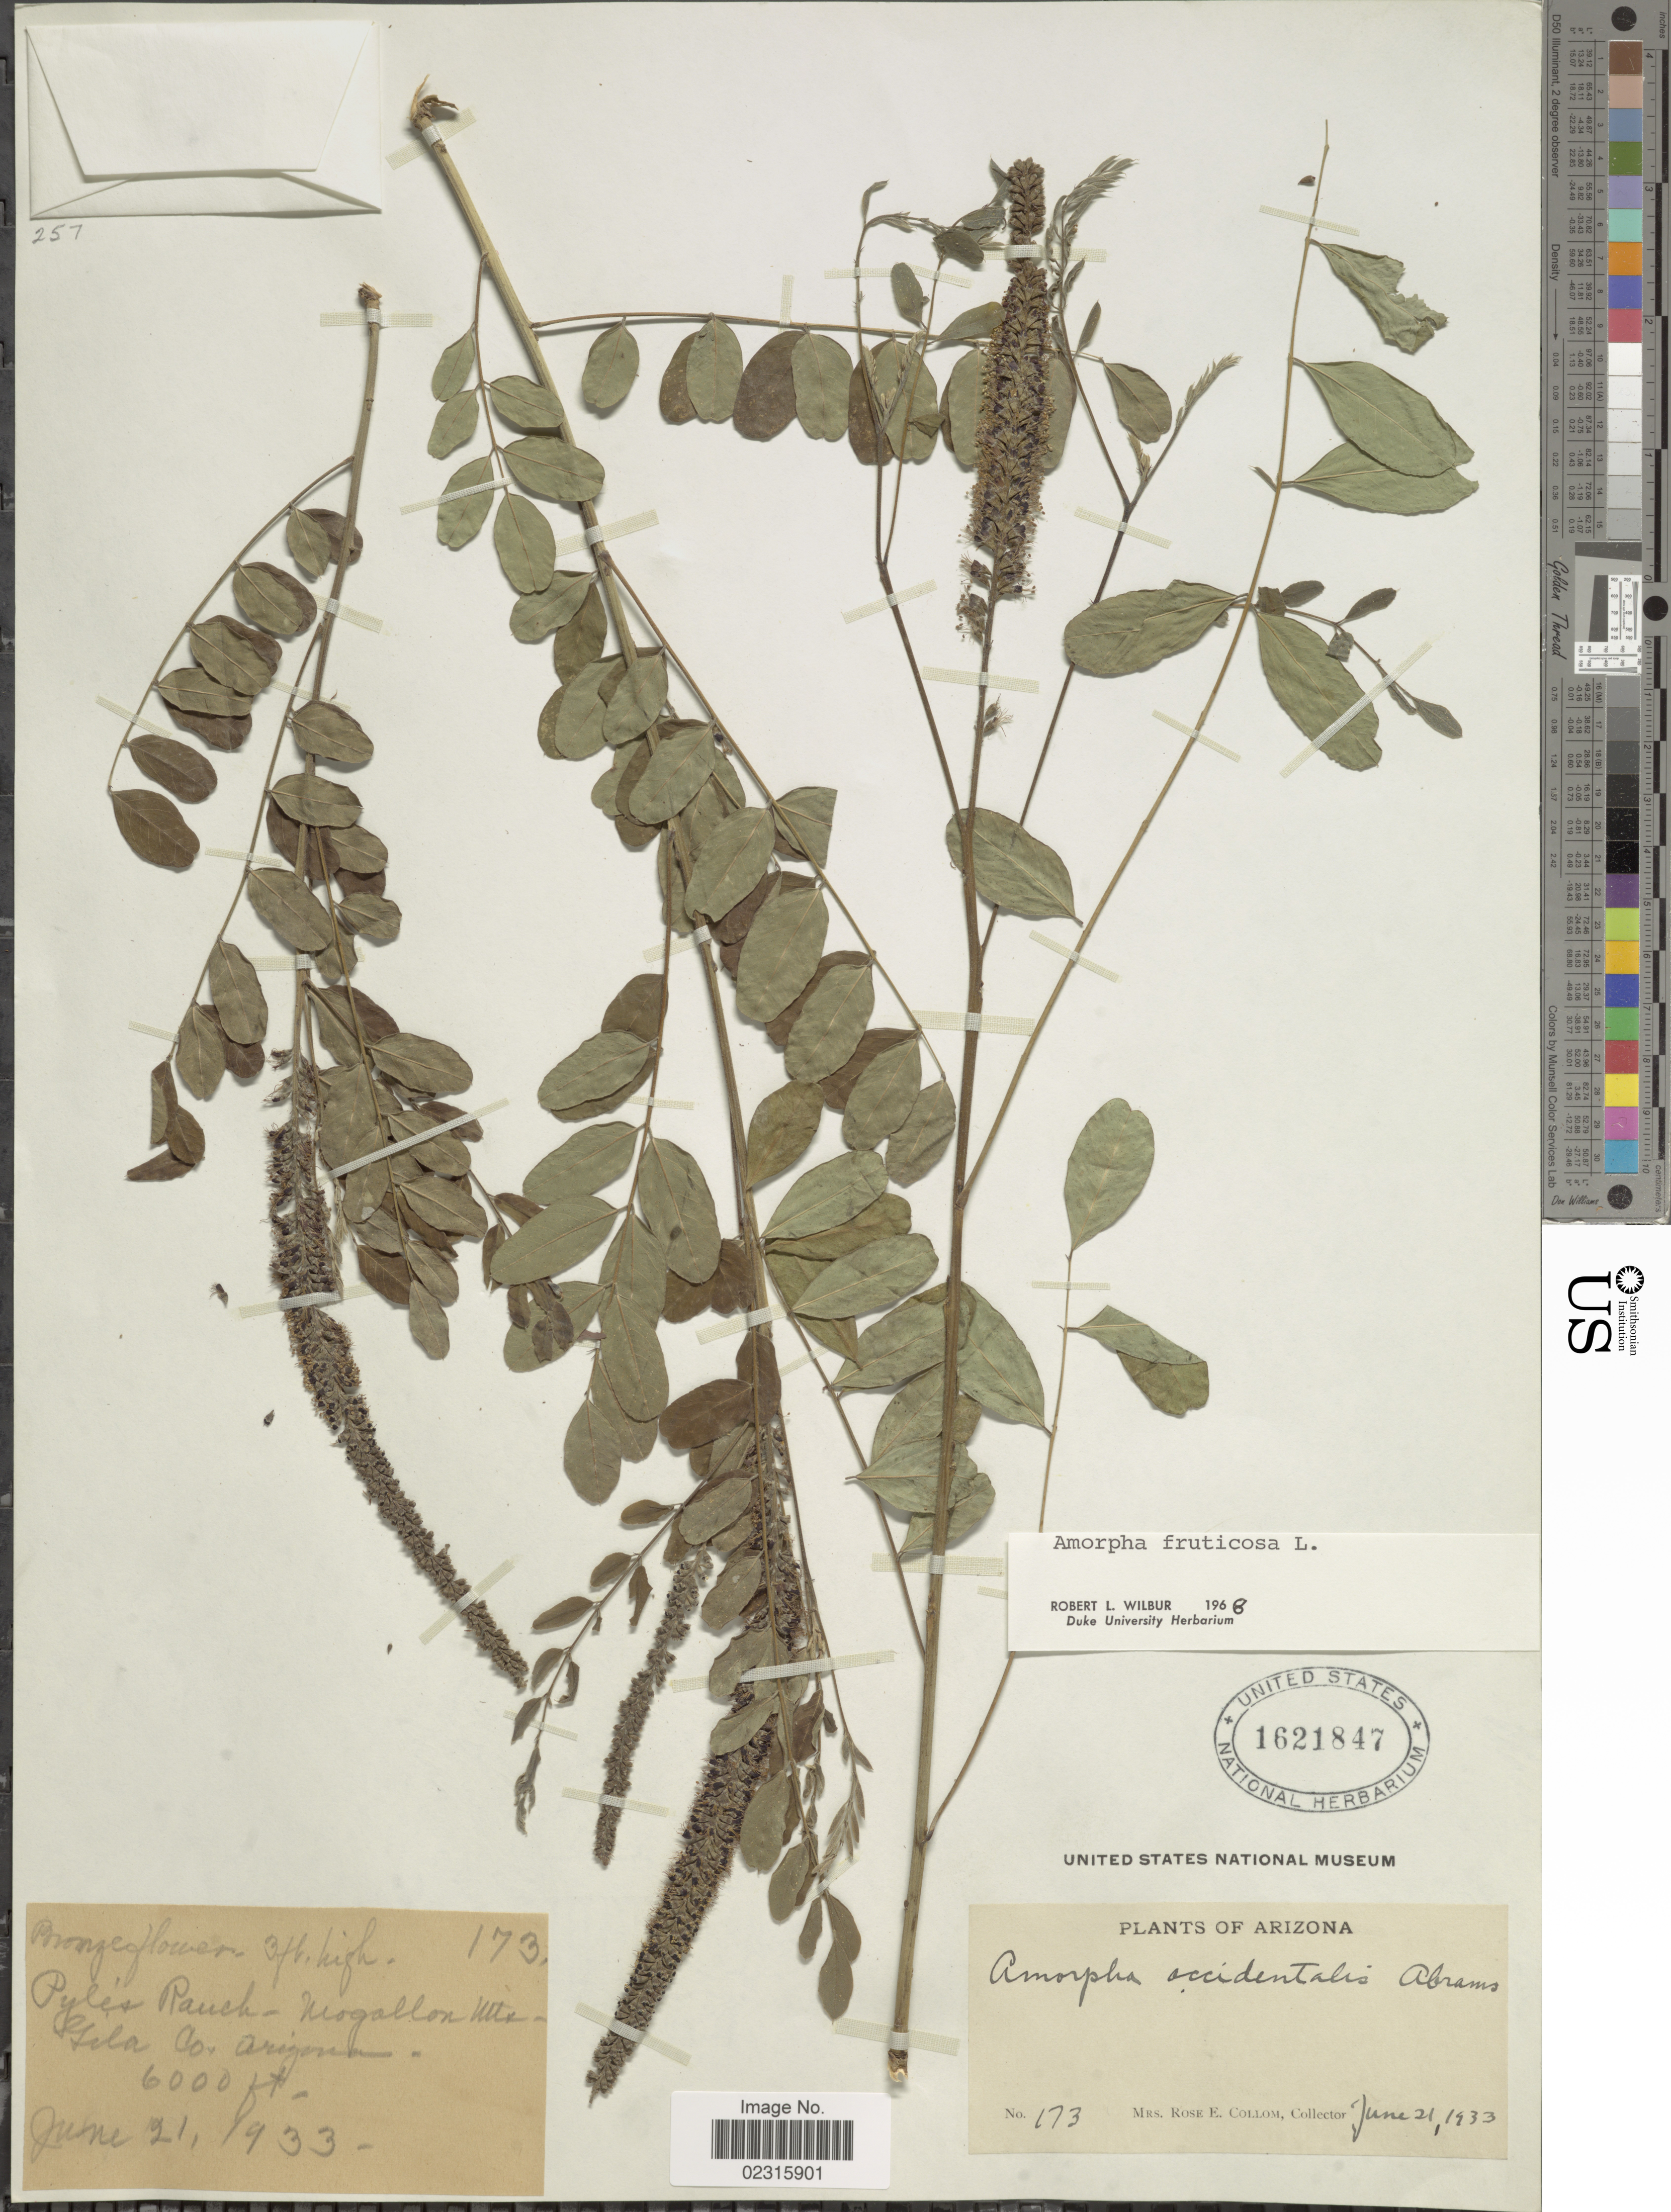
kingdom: Plantae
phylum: Tracheophyta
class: Magnoliopsida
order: Fabales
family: Fabaceae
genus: Amorpha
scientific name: Amorpha fruticosa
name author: L.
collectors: R. E. Collom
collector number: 173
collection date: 1933-06-21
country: United States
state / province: Arizona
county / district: Gila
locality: Pyles Ranch, Mogollon Mtns. Gila Co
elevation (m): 1829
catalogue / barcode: US 1621847